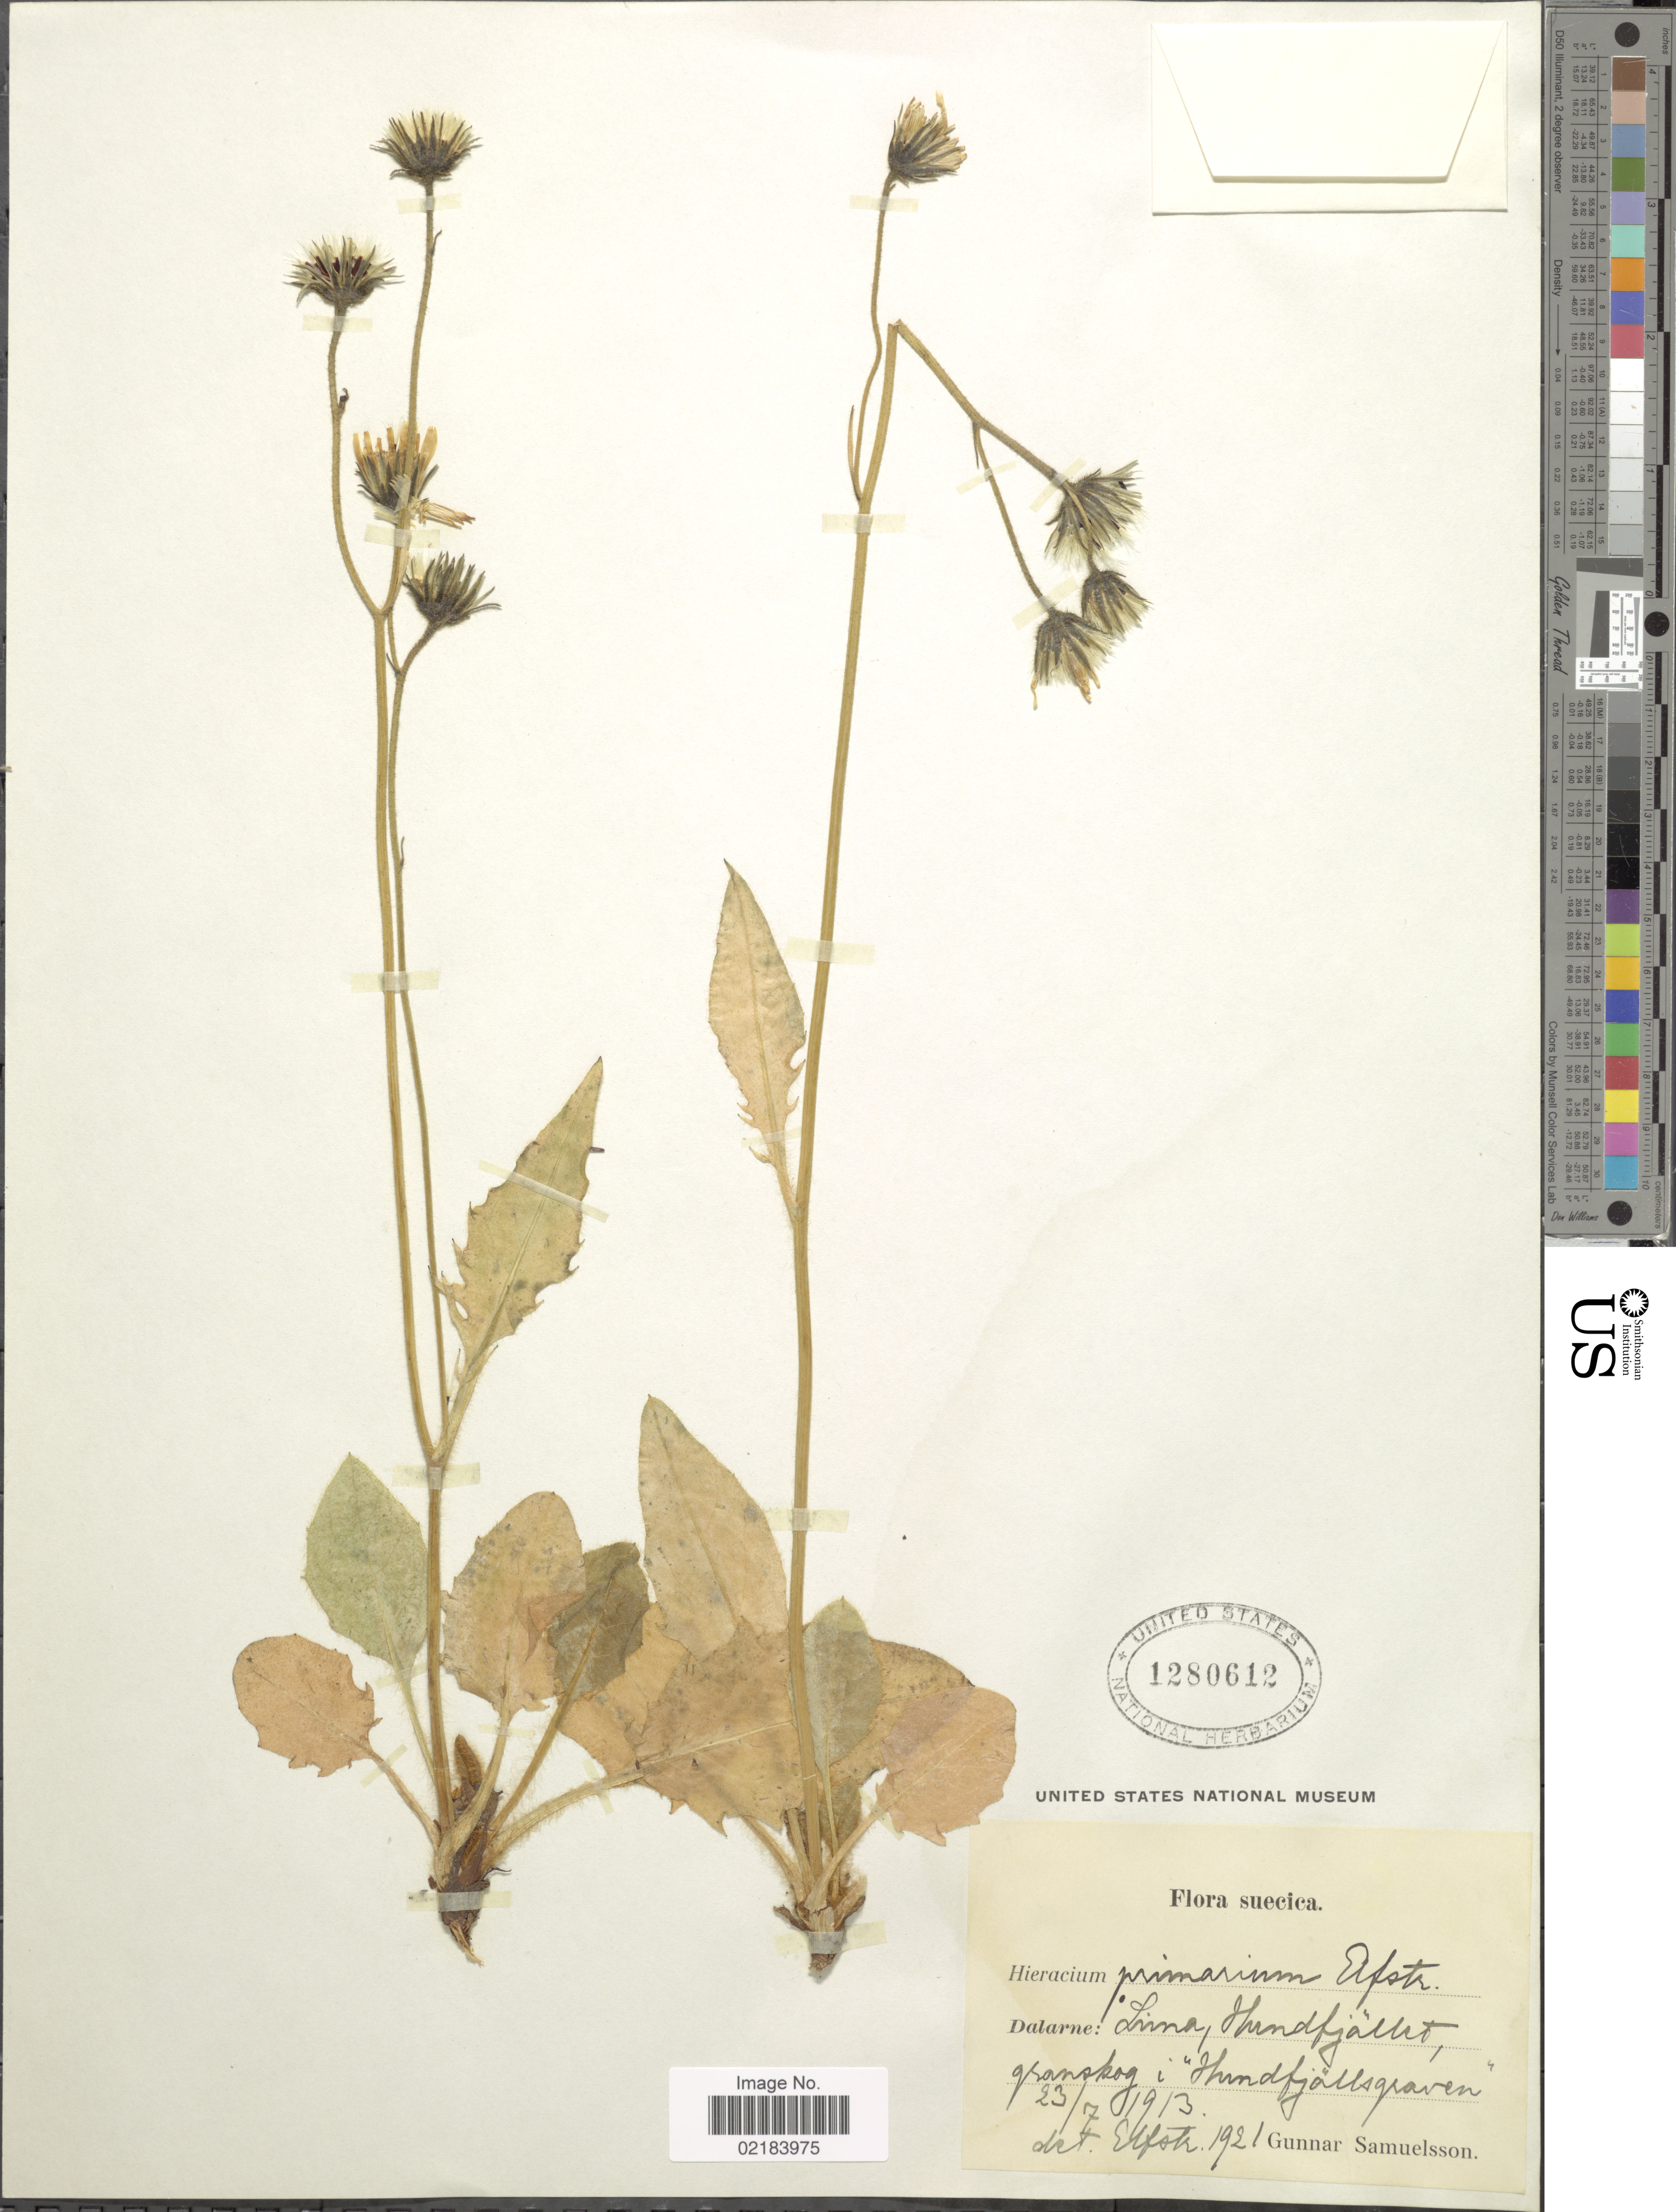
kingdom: Plantae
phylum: Tracheophyta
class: Magnoliopsida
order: Asterales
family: Asteraceae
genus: Hieracium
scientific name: Hieracium primarium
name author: Elfstr.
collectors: G. Samuelsson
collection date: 1913-07-23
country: Sweden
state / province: Dalarna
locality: Dalarne, Lima, Hundfjället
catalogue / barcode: US 1280612